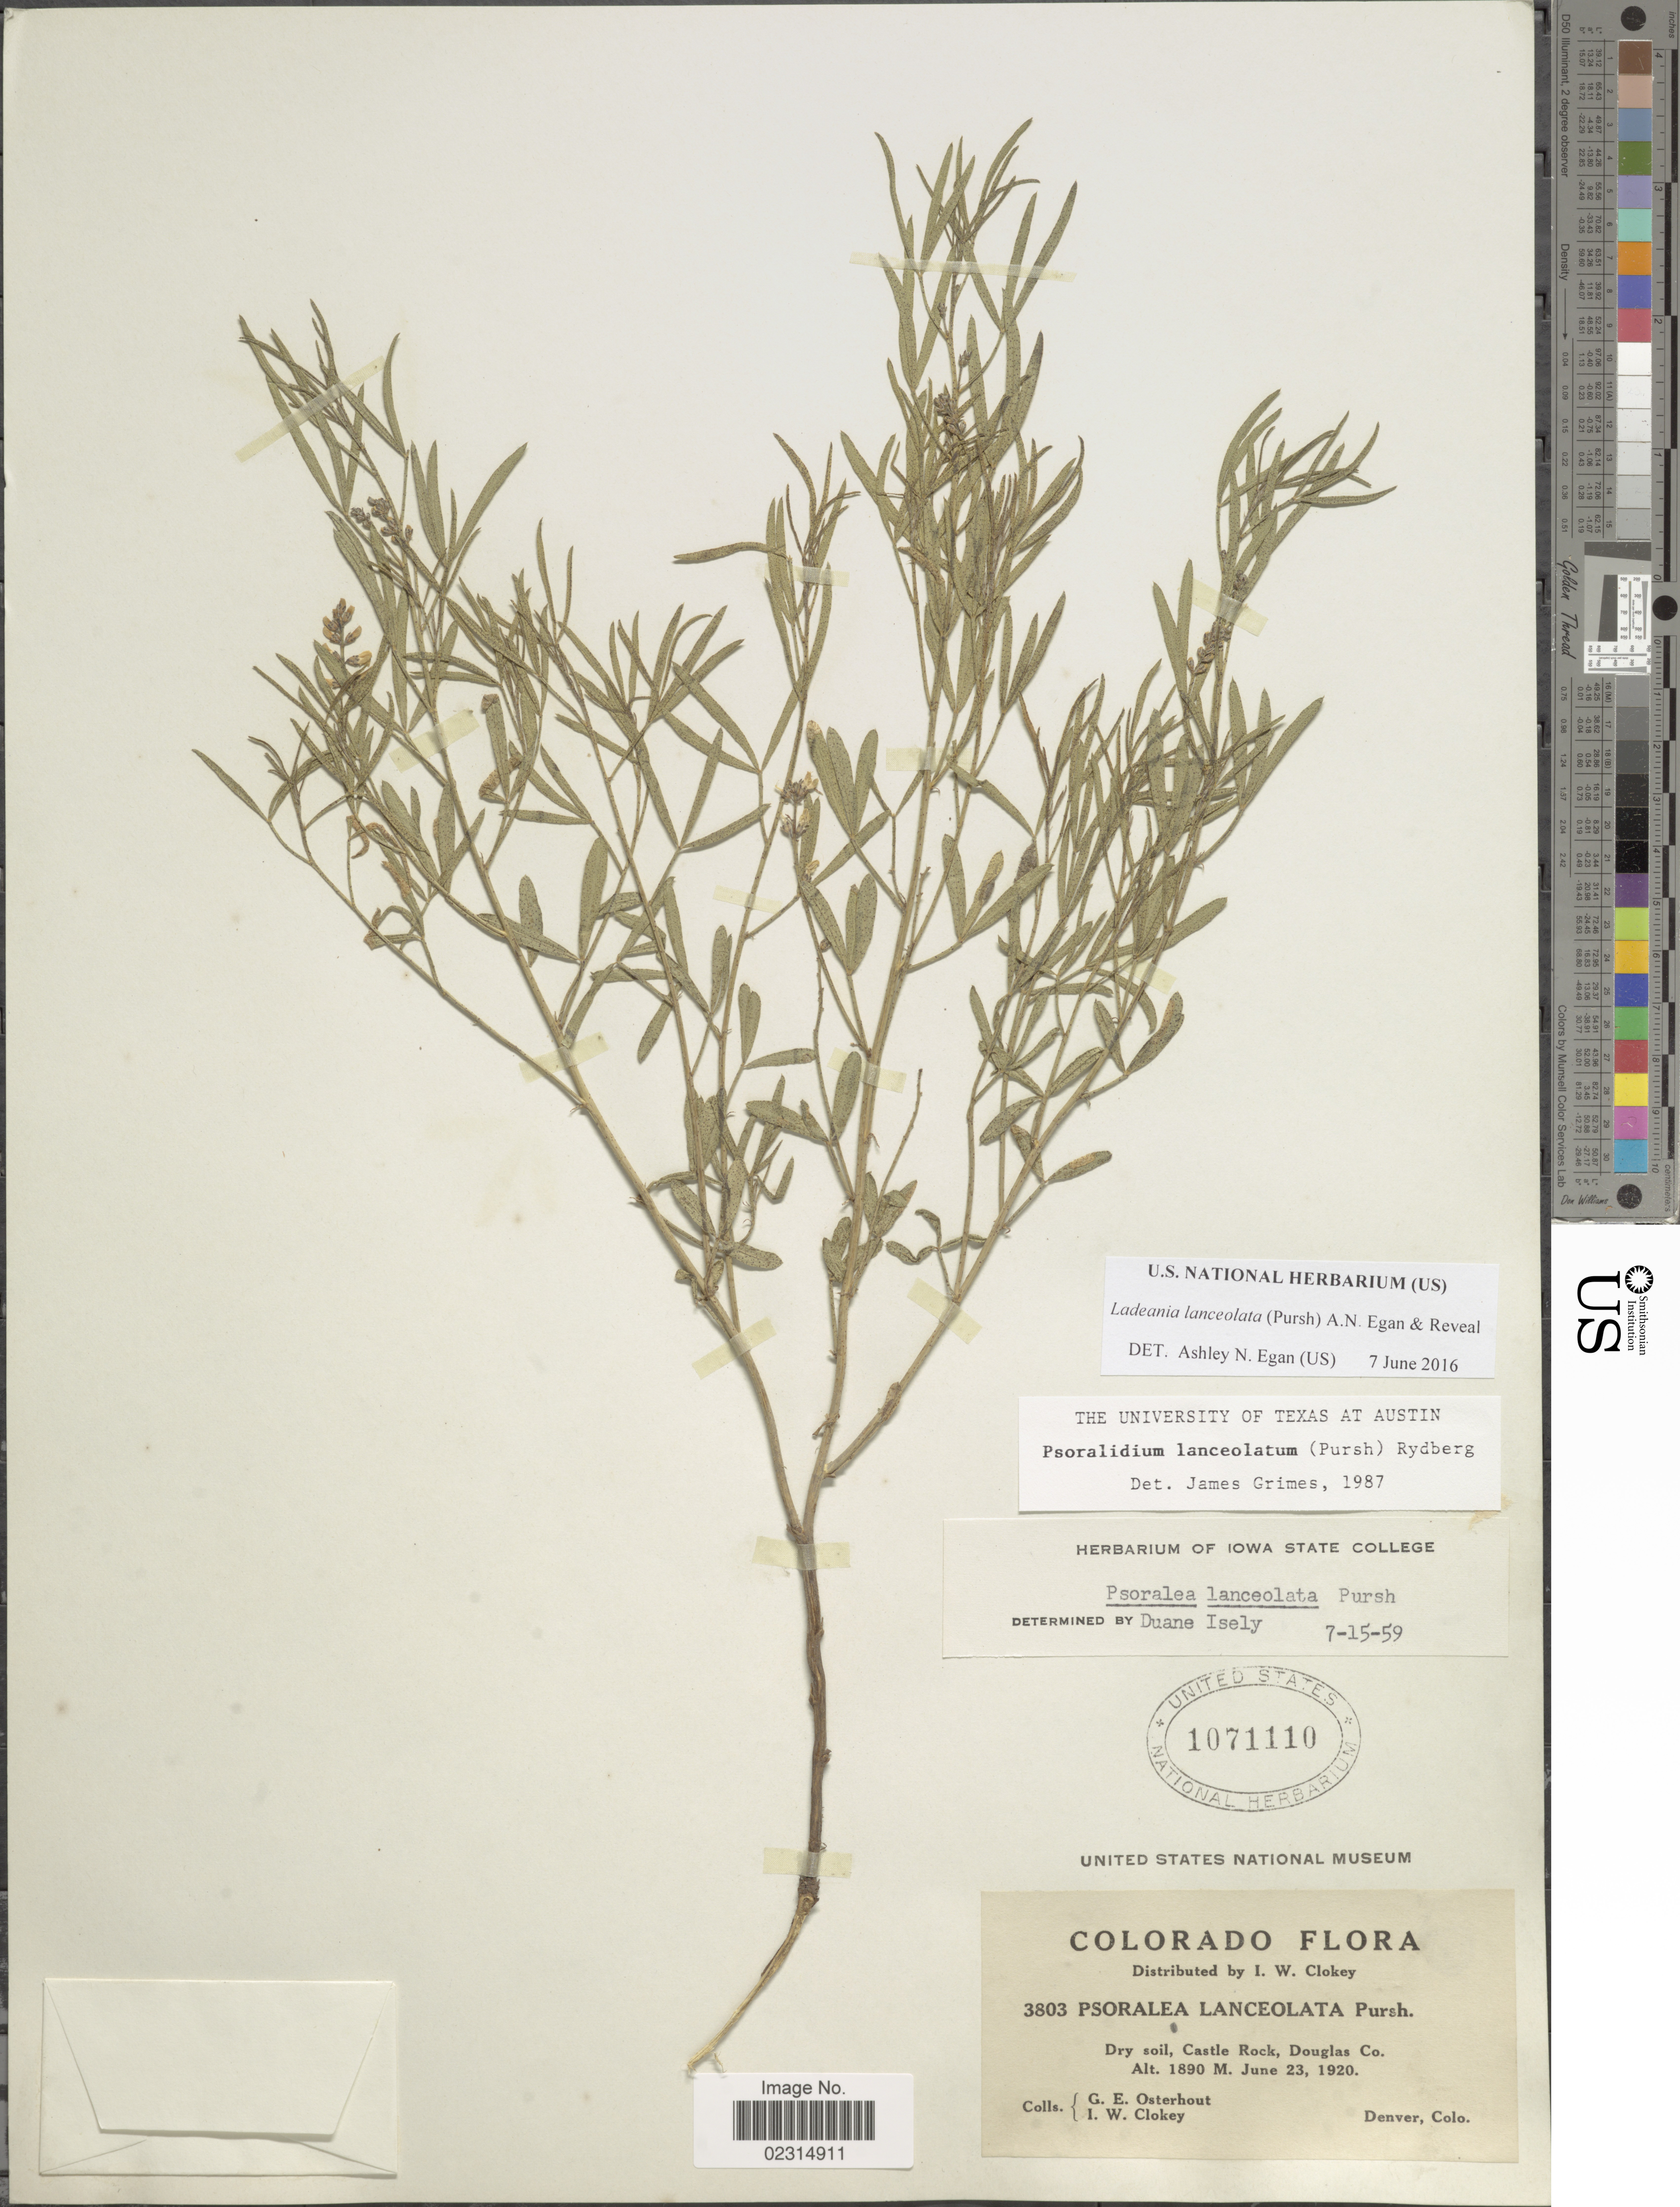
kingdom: Plantae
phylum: Tracheophyta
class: Magnoliopsida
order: Fabales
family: Fabaceae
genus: Ladeania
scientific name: Ladeania lanceolata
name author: (Pursh) A.N. Egan & Reveal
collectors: G. Osterhout & I. W. Clokey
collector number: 3803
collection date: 1920-06-23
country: United States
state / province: Colorado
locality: Dry soil, Castle Rock, Douglas Co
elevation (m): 1890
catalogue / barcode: US 1071110